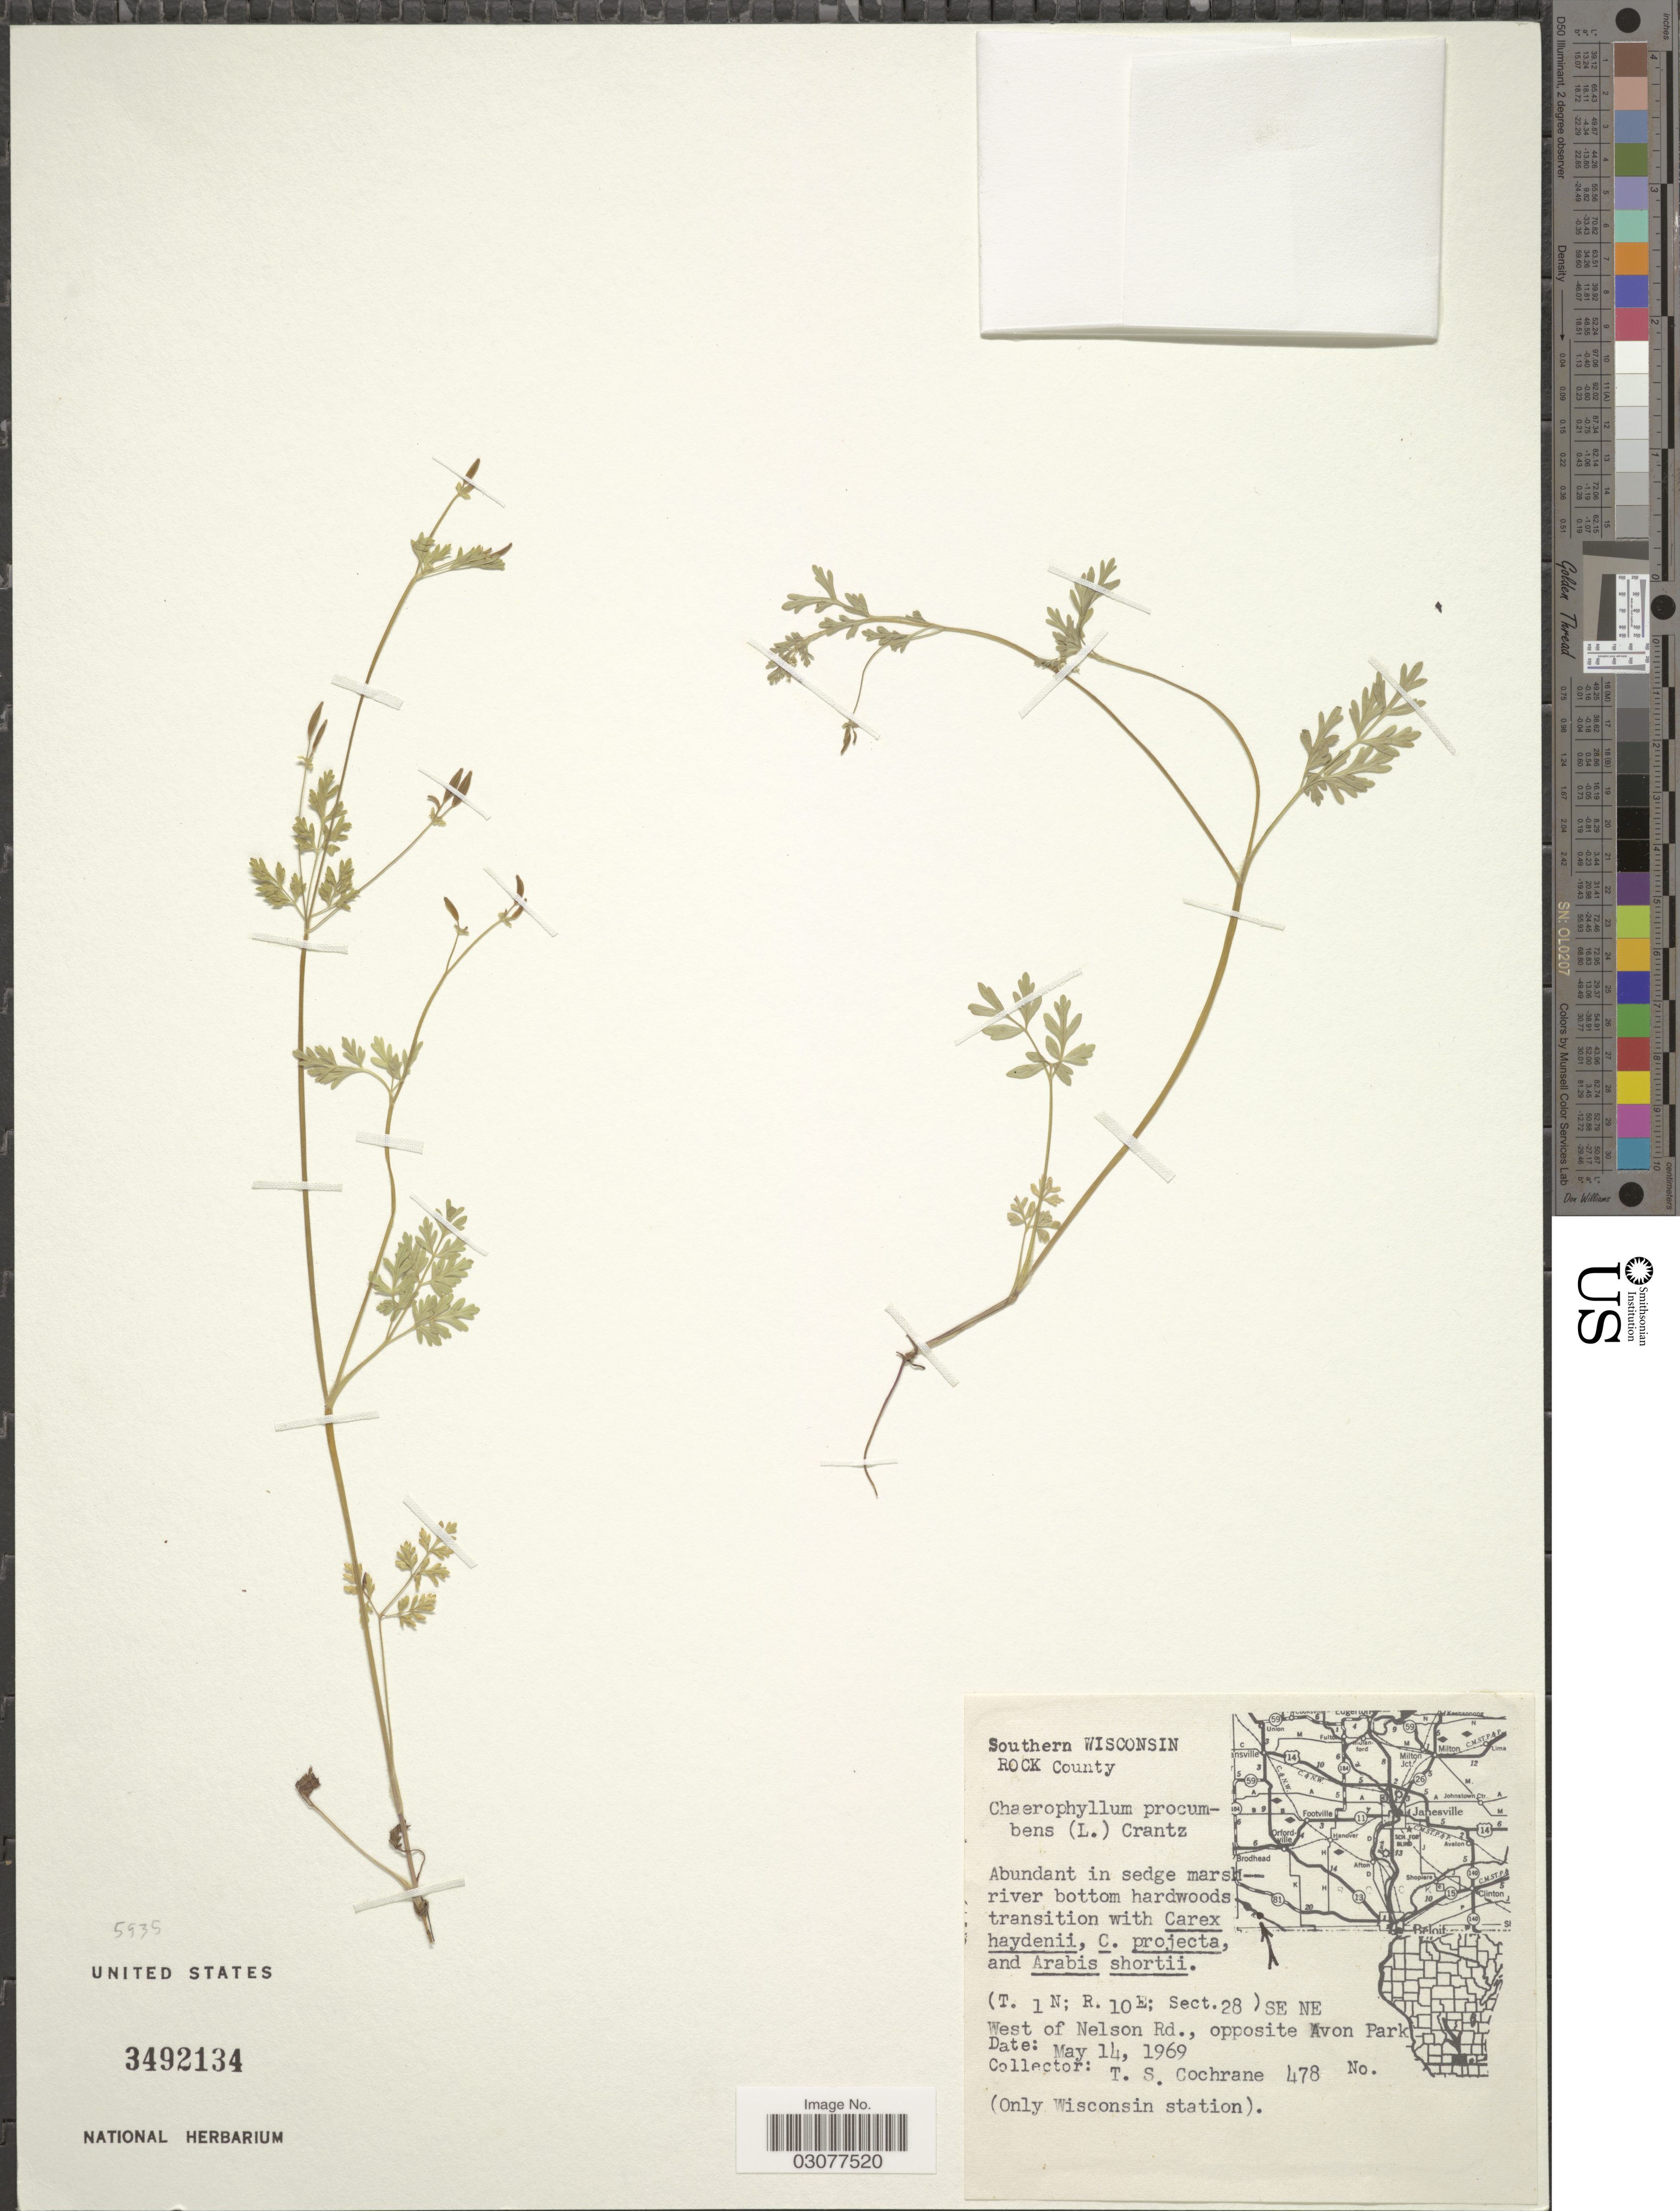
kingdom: Plantae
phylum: Tracheophyta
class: Magnoliopsida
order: Apiales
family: Apiaceae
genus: Chaerophyllum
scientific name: Chaerophyllum procumbens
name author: (L.) Crantz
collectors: T. S. Cochrane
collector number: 478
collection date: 1969-05-14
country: United States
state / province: Wisconsin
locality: Southern Wisconsin, Rock County, (T. 1N; R. 10E; Sect. 28) SE NE West of Nelson Rd., opposite Avon Park.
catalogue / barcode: US 3492134